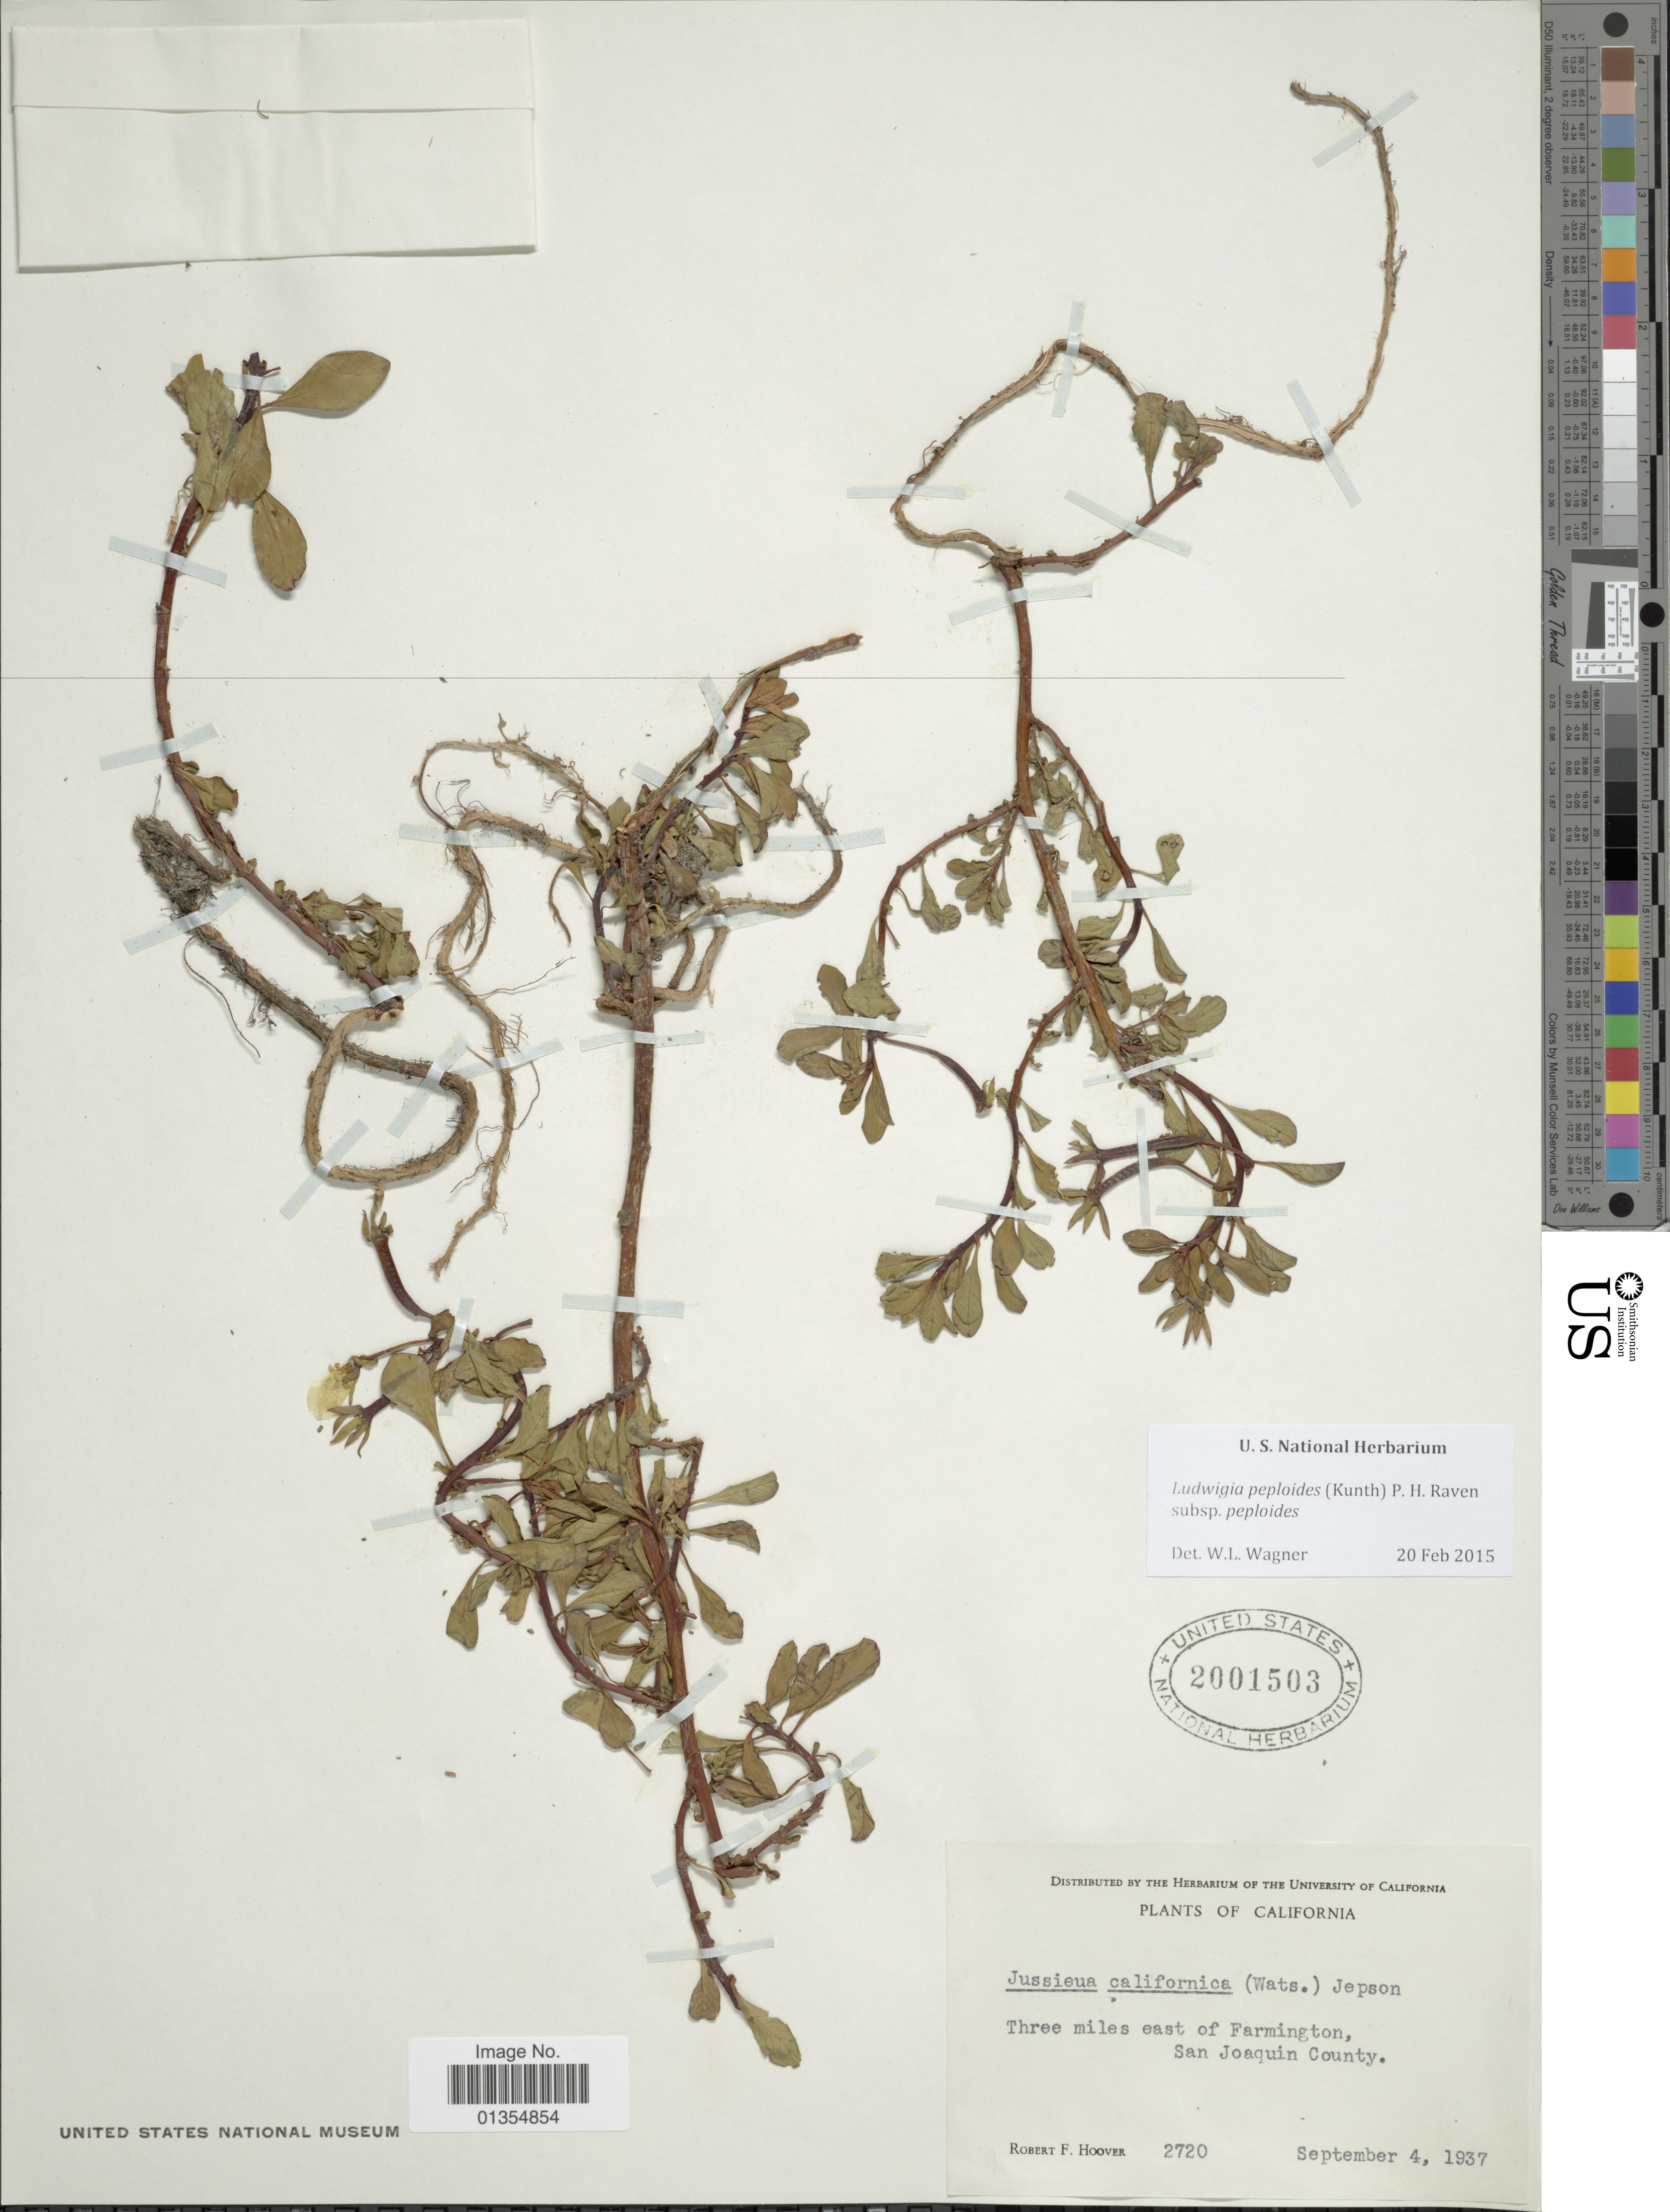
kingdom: Plantae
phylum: Tracheophyta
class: Magnoliopsida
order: Myrtales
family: Onagraceae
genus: Ludwigia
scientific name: Ludwigia peploides subsp. peploides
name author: (Kunth) P.H. Raven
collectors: R. F. Hoover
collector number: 2720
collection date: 1937-09-04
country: United States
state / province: California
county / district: San Joaquin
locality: Three miles east of Farmington, San Joaquin County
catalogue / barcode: US 2001503